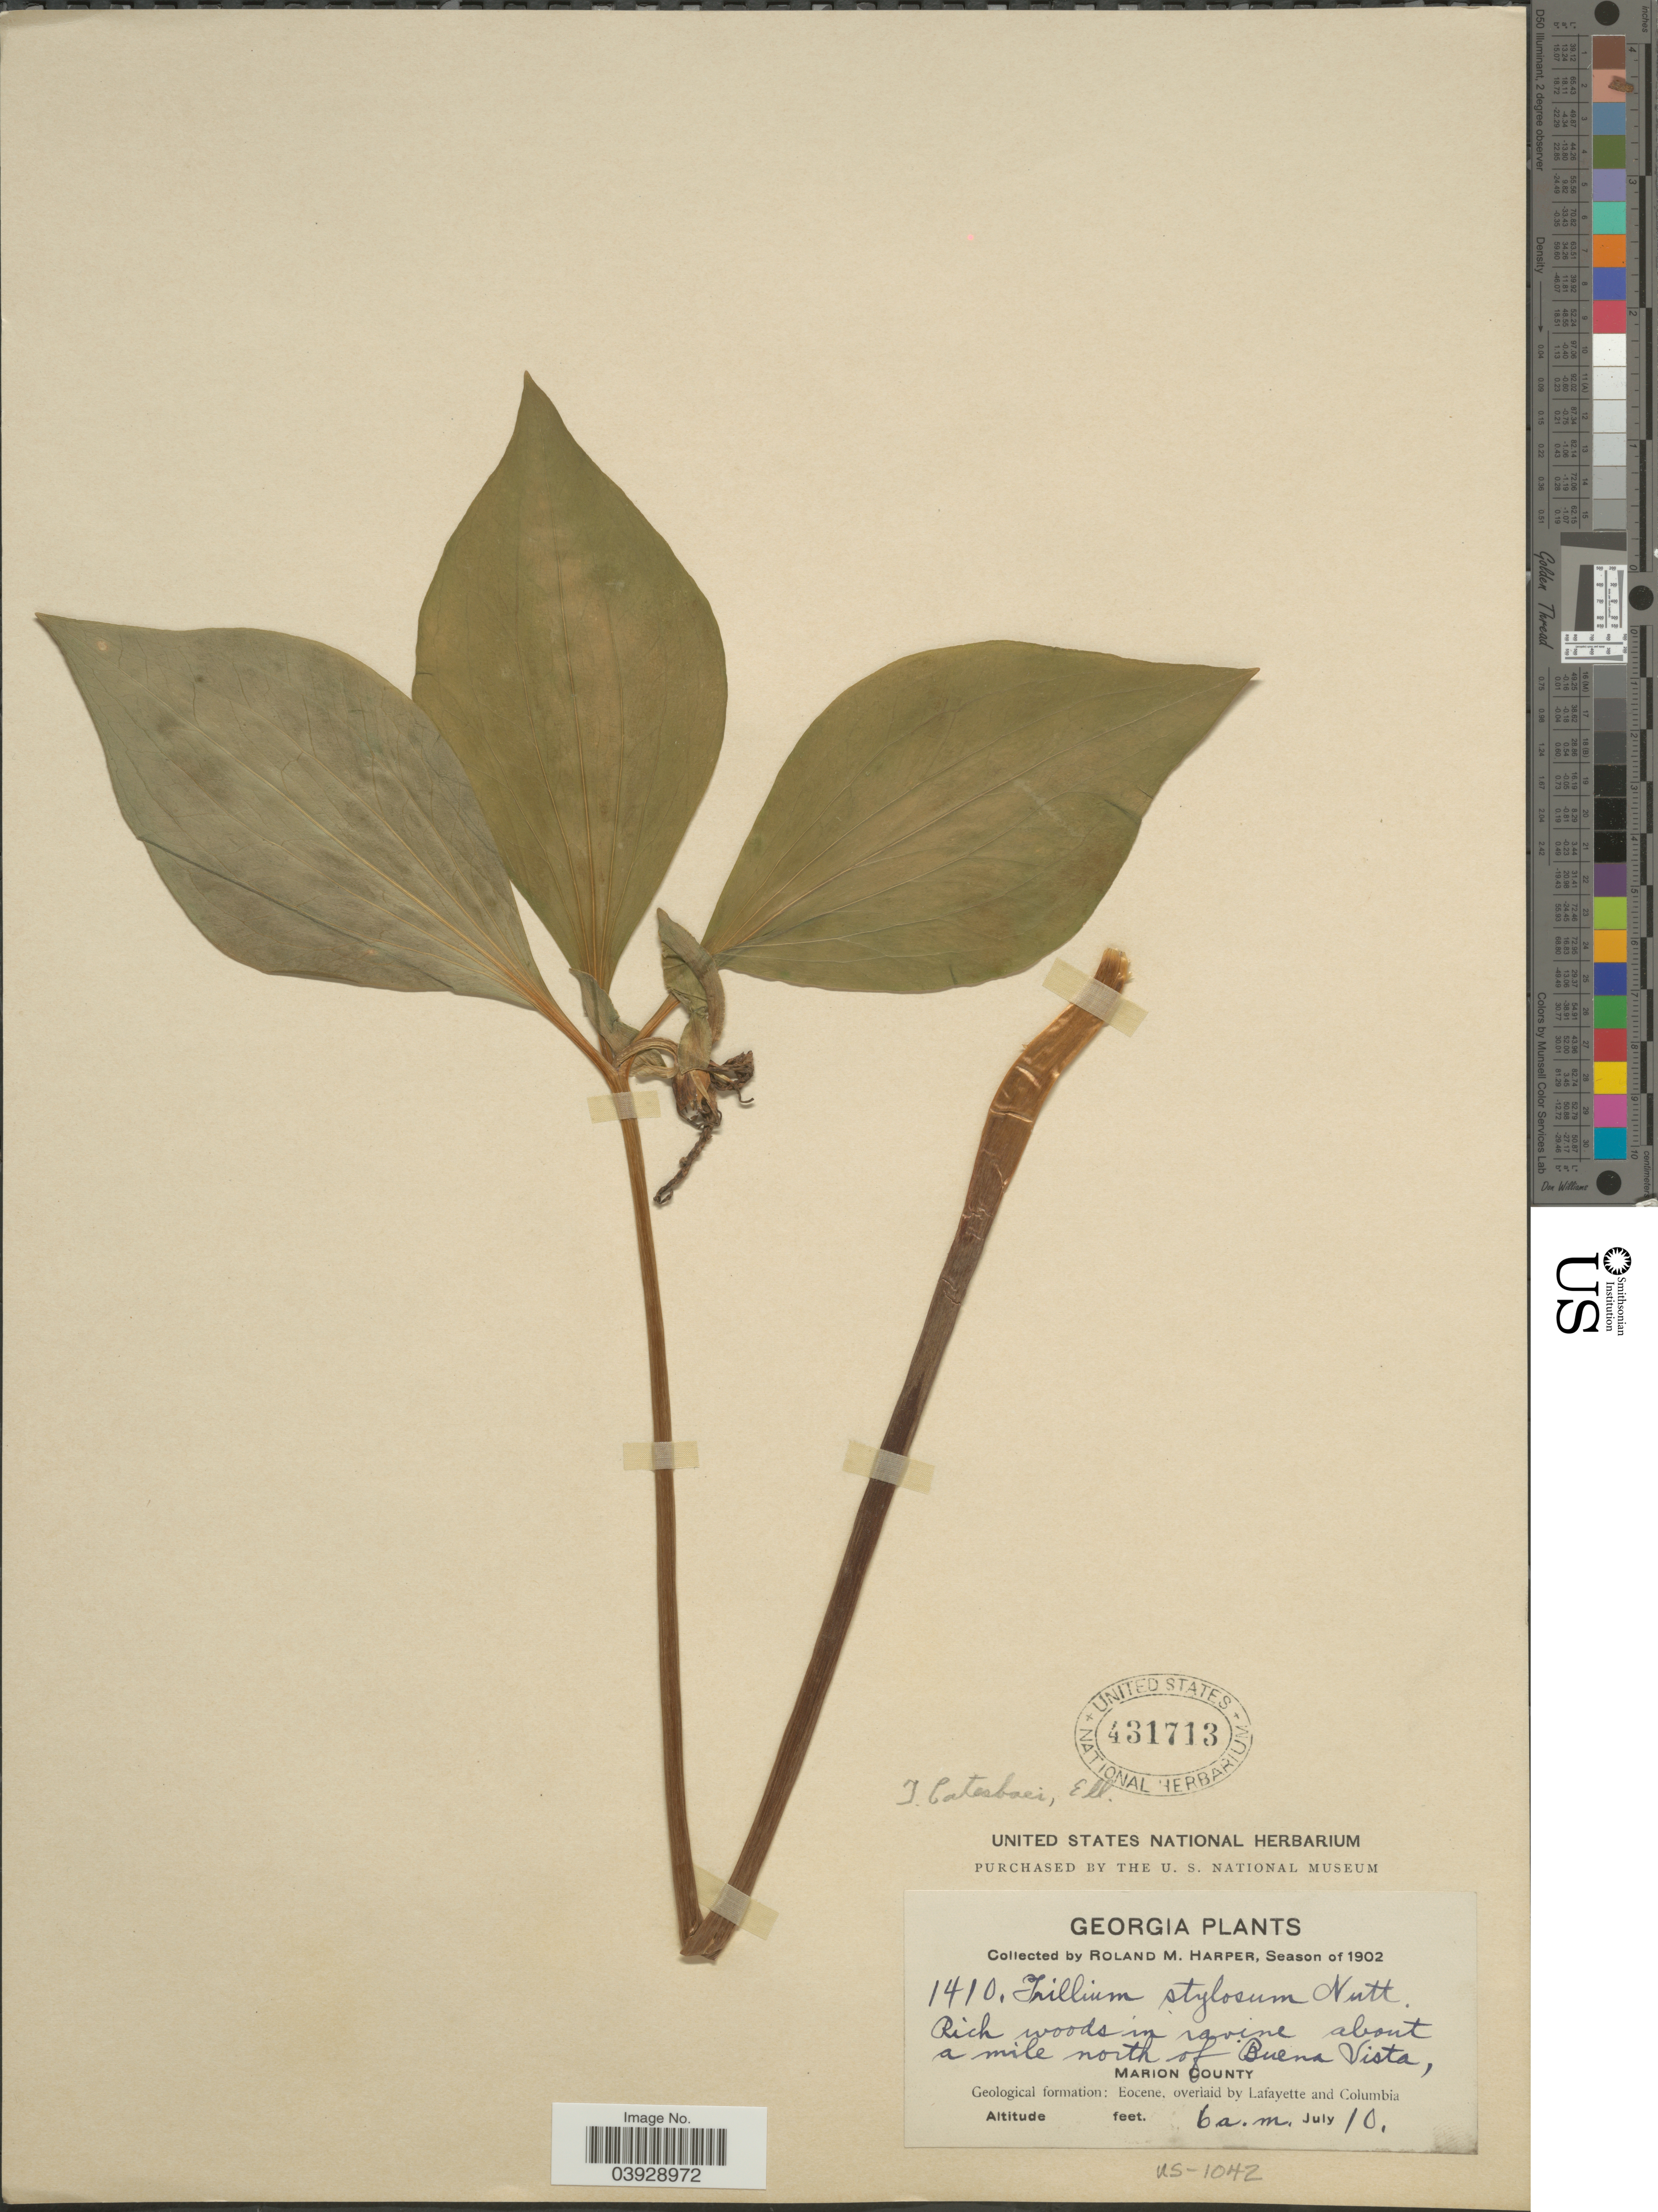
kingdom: Plantae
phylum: Tracheophyta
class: Liliopsida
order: Liliales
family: Melanthiaceae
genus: Trillium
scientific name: Trillium catesbaei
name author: Elliott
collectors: R. M. Harper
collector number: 1410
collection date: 1902-07-10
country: United States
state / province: Georgia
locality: A mile north of Buena Vista, Marion County. Geological formation: Eocene, overlaid by Lafayette and Columbia.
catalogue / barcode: US 431713